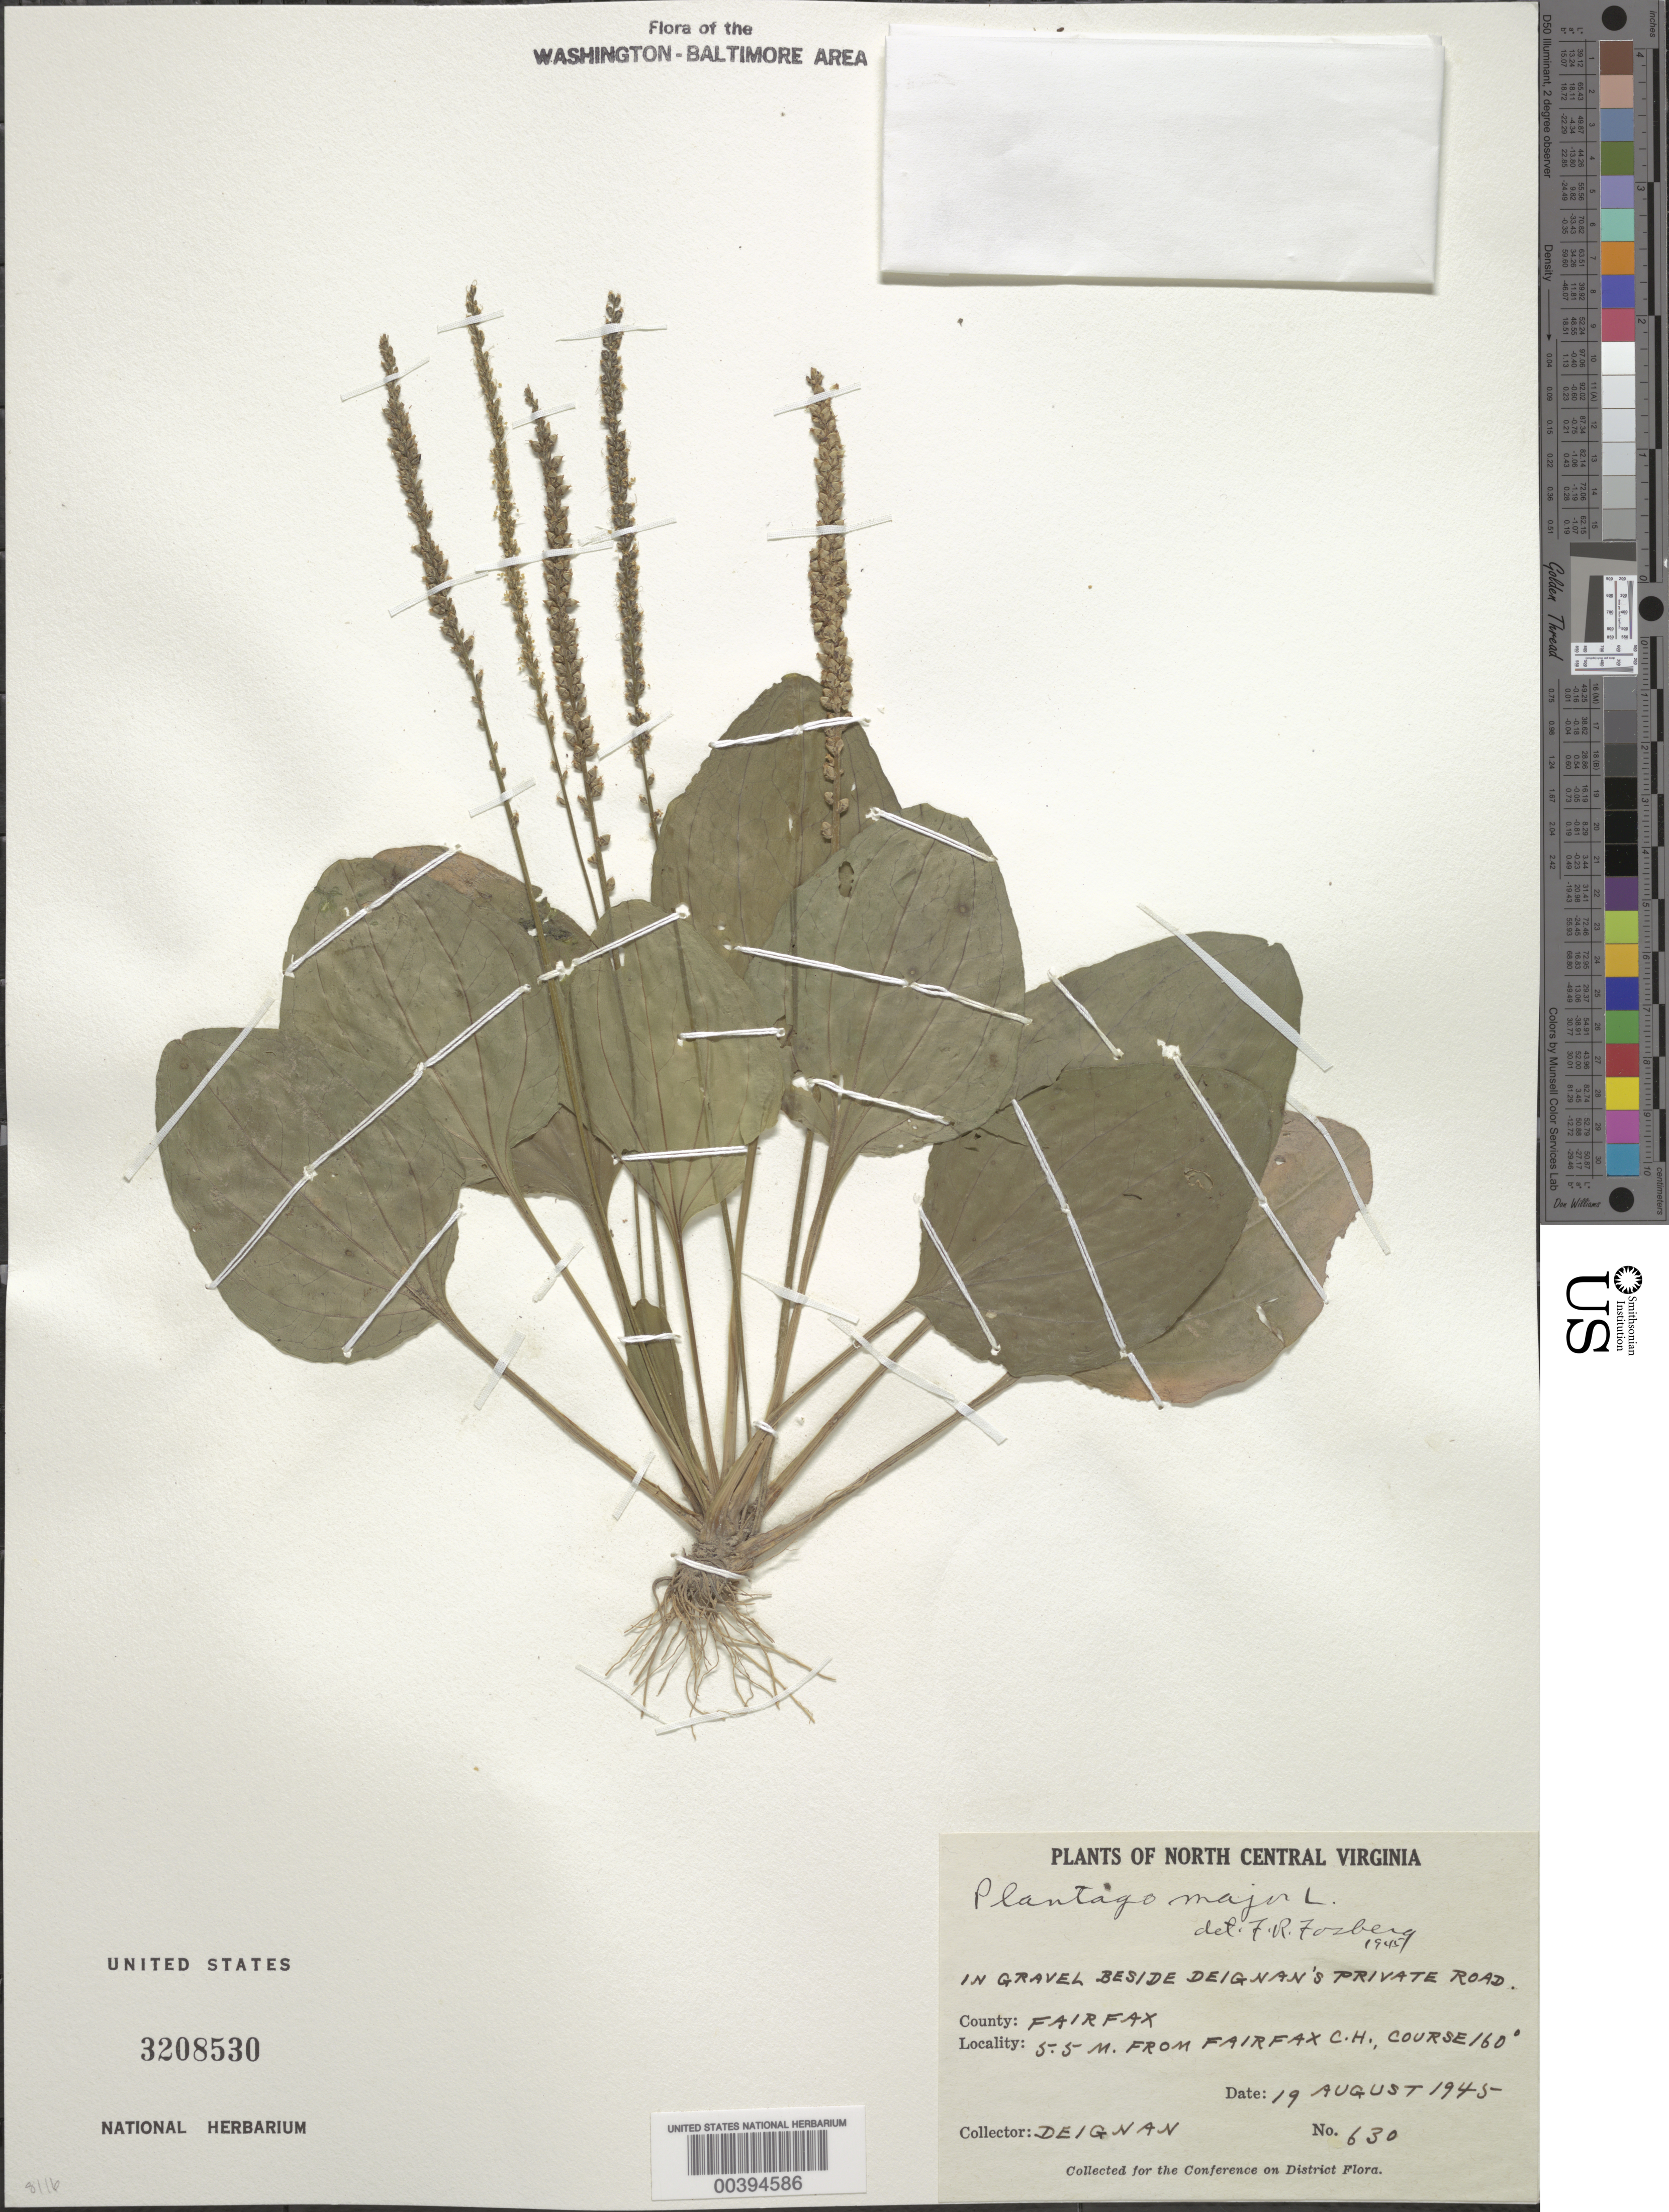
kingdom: Plantae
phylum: Tracheophyta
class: Magnoliopsida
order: Lamiales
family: Plantaginaceae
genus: Plantago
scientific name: Plantago major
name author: L.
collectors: H. Deignan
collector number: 630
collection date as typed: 19 Aug 1945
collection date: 1945-08-19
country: United States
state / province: Virginia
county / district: Fairfax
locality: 5.5 M from Fairfax Court House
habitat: In gravel beside private road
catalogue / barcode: US 3208530